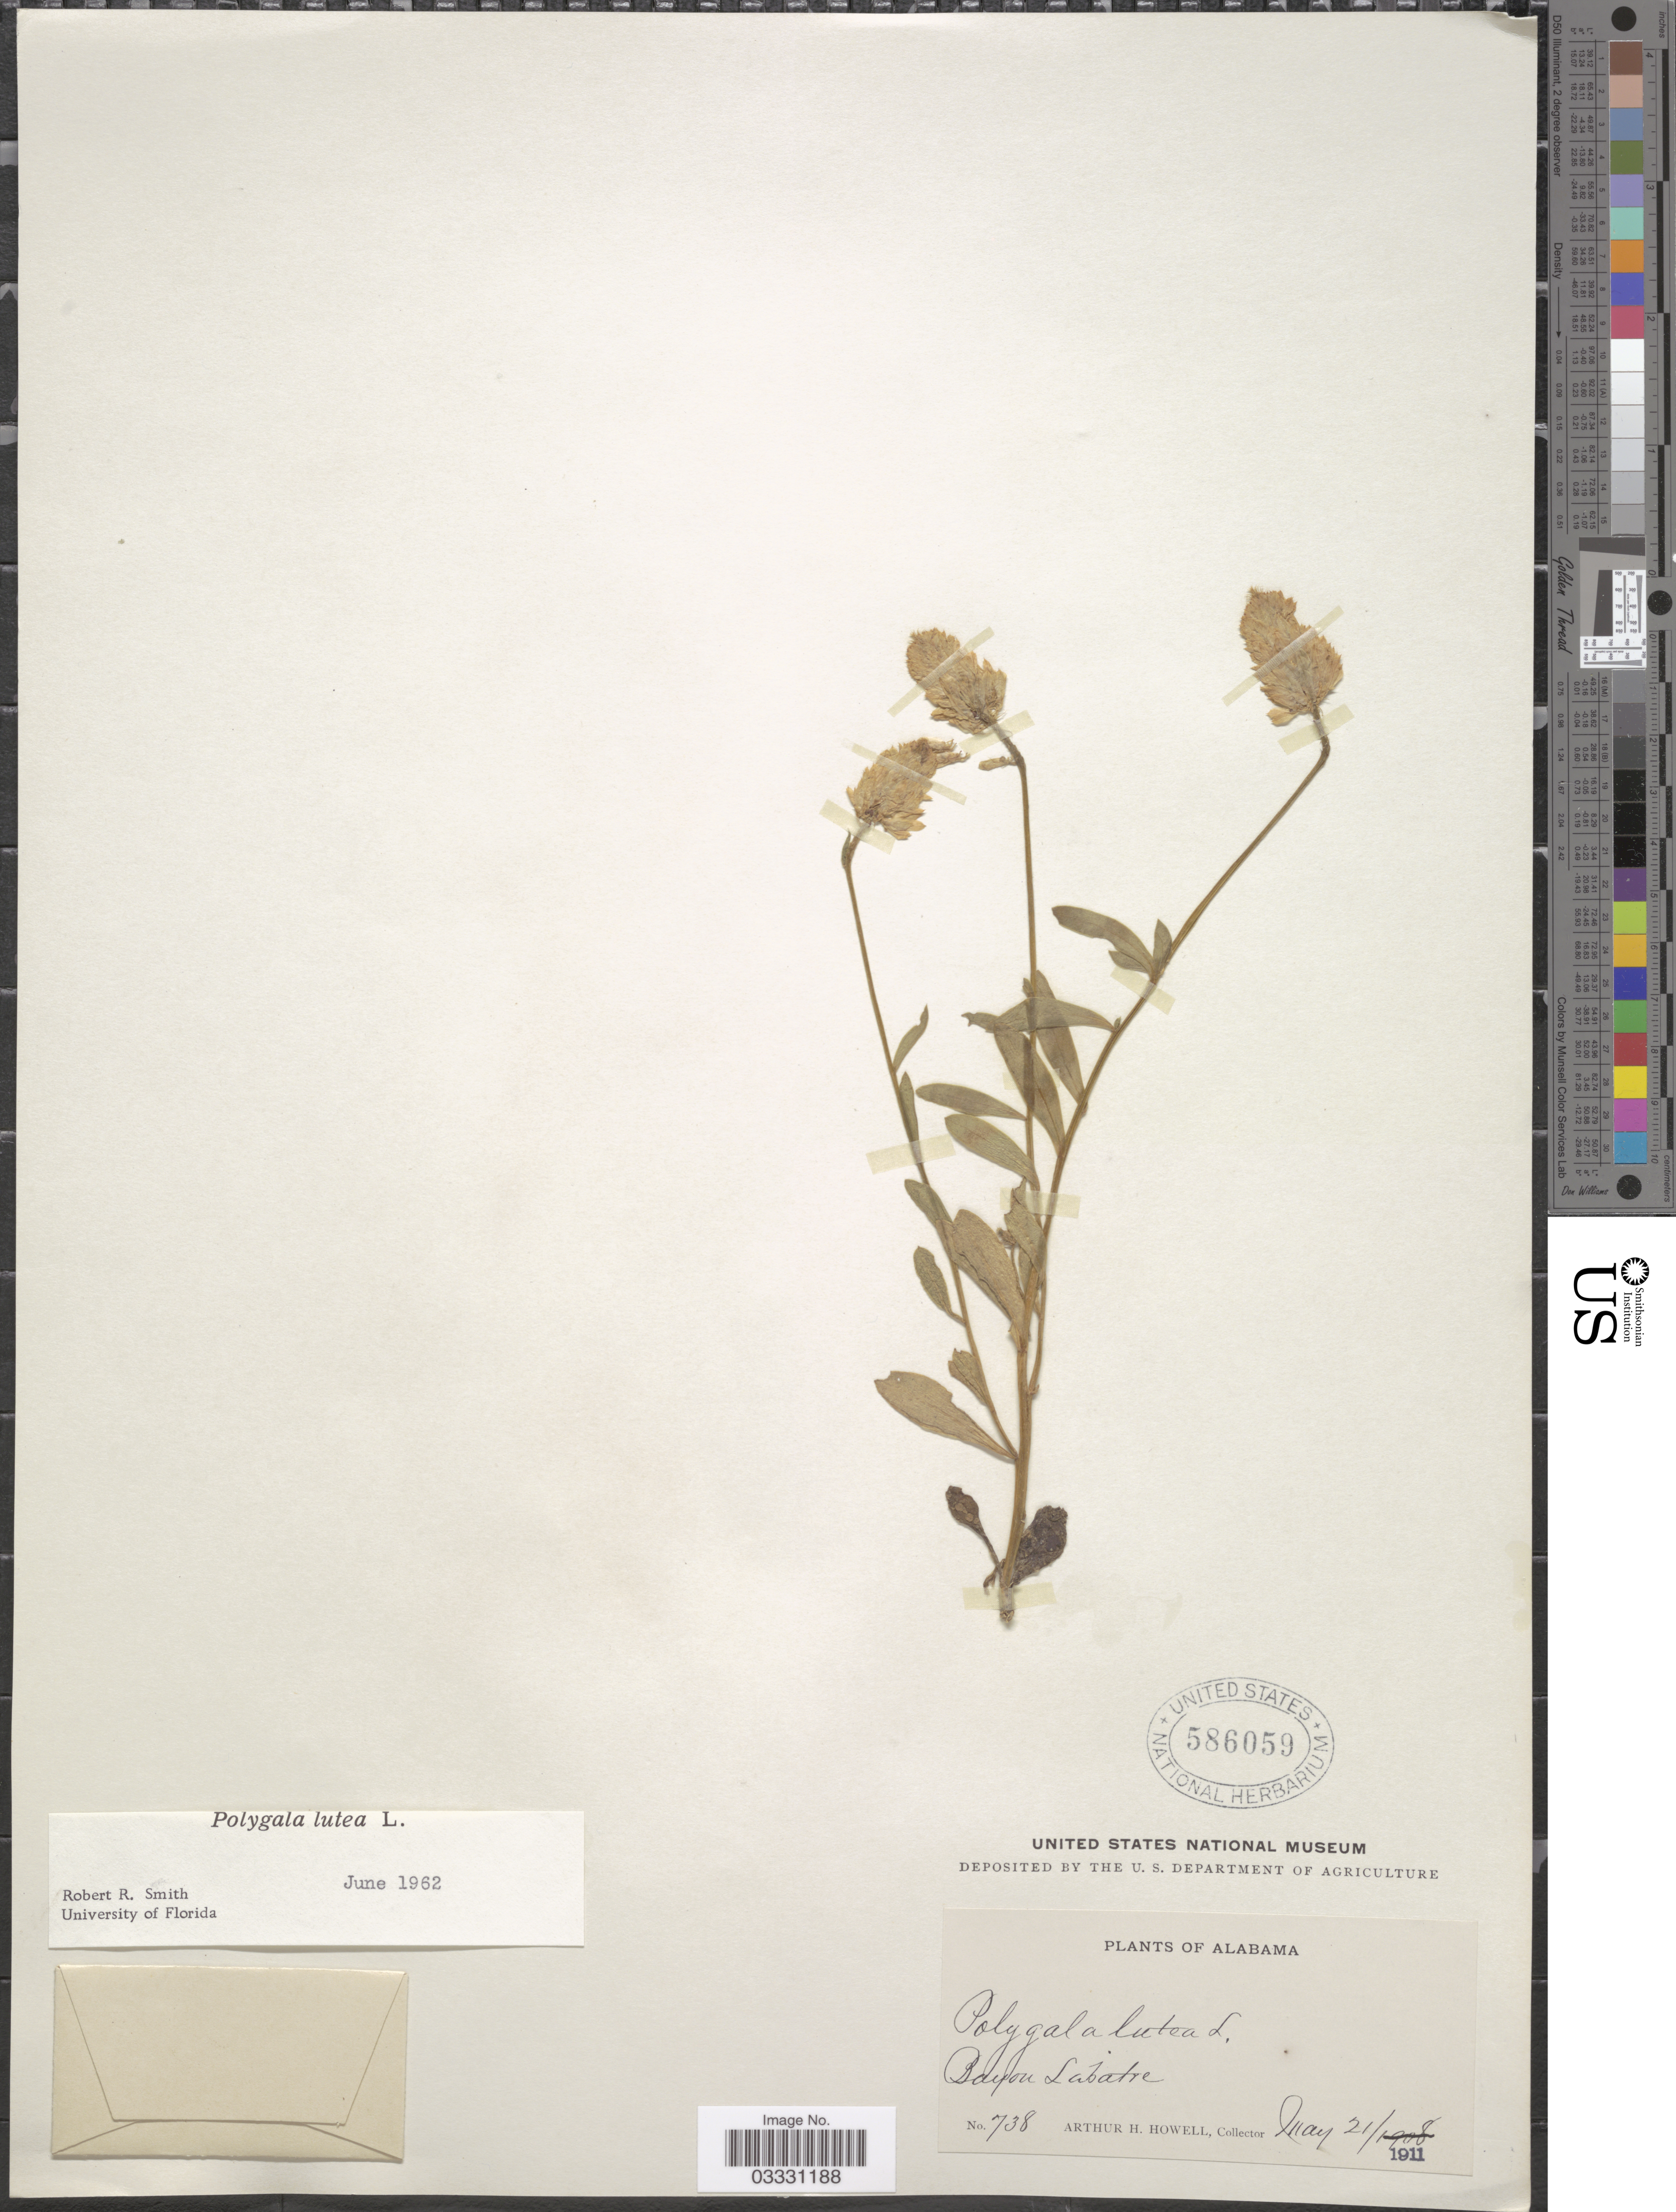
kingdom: Plantae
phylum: Tracheophyta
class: Magnoliopsida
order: Fabales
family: Polygalaceae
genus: Polygala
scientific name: Polygala lutea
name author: L.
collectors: A. H. Howell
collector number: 738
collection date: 1911-05-21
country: United States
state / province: Alabama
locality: Bayou Labatre.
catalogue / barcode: US 586059